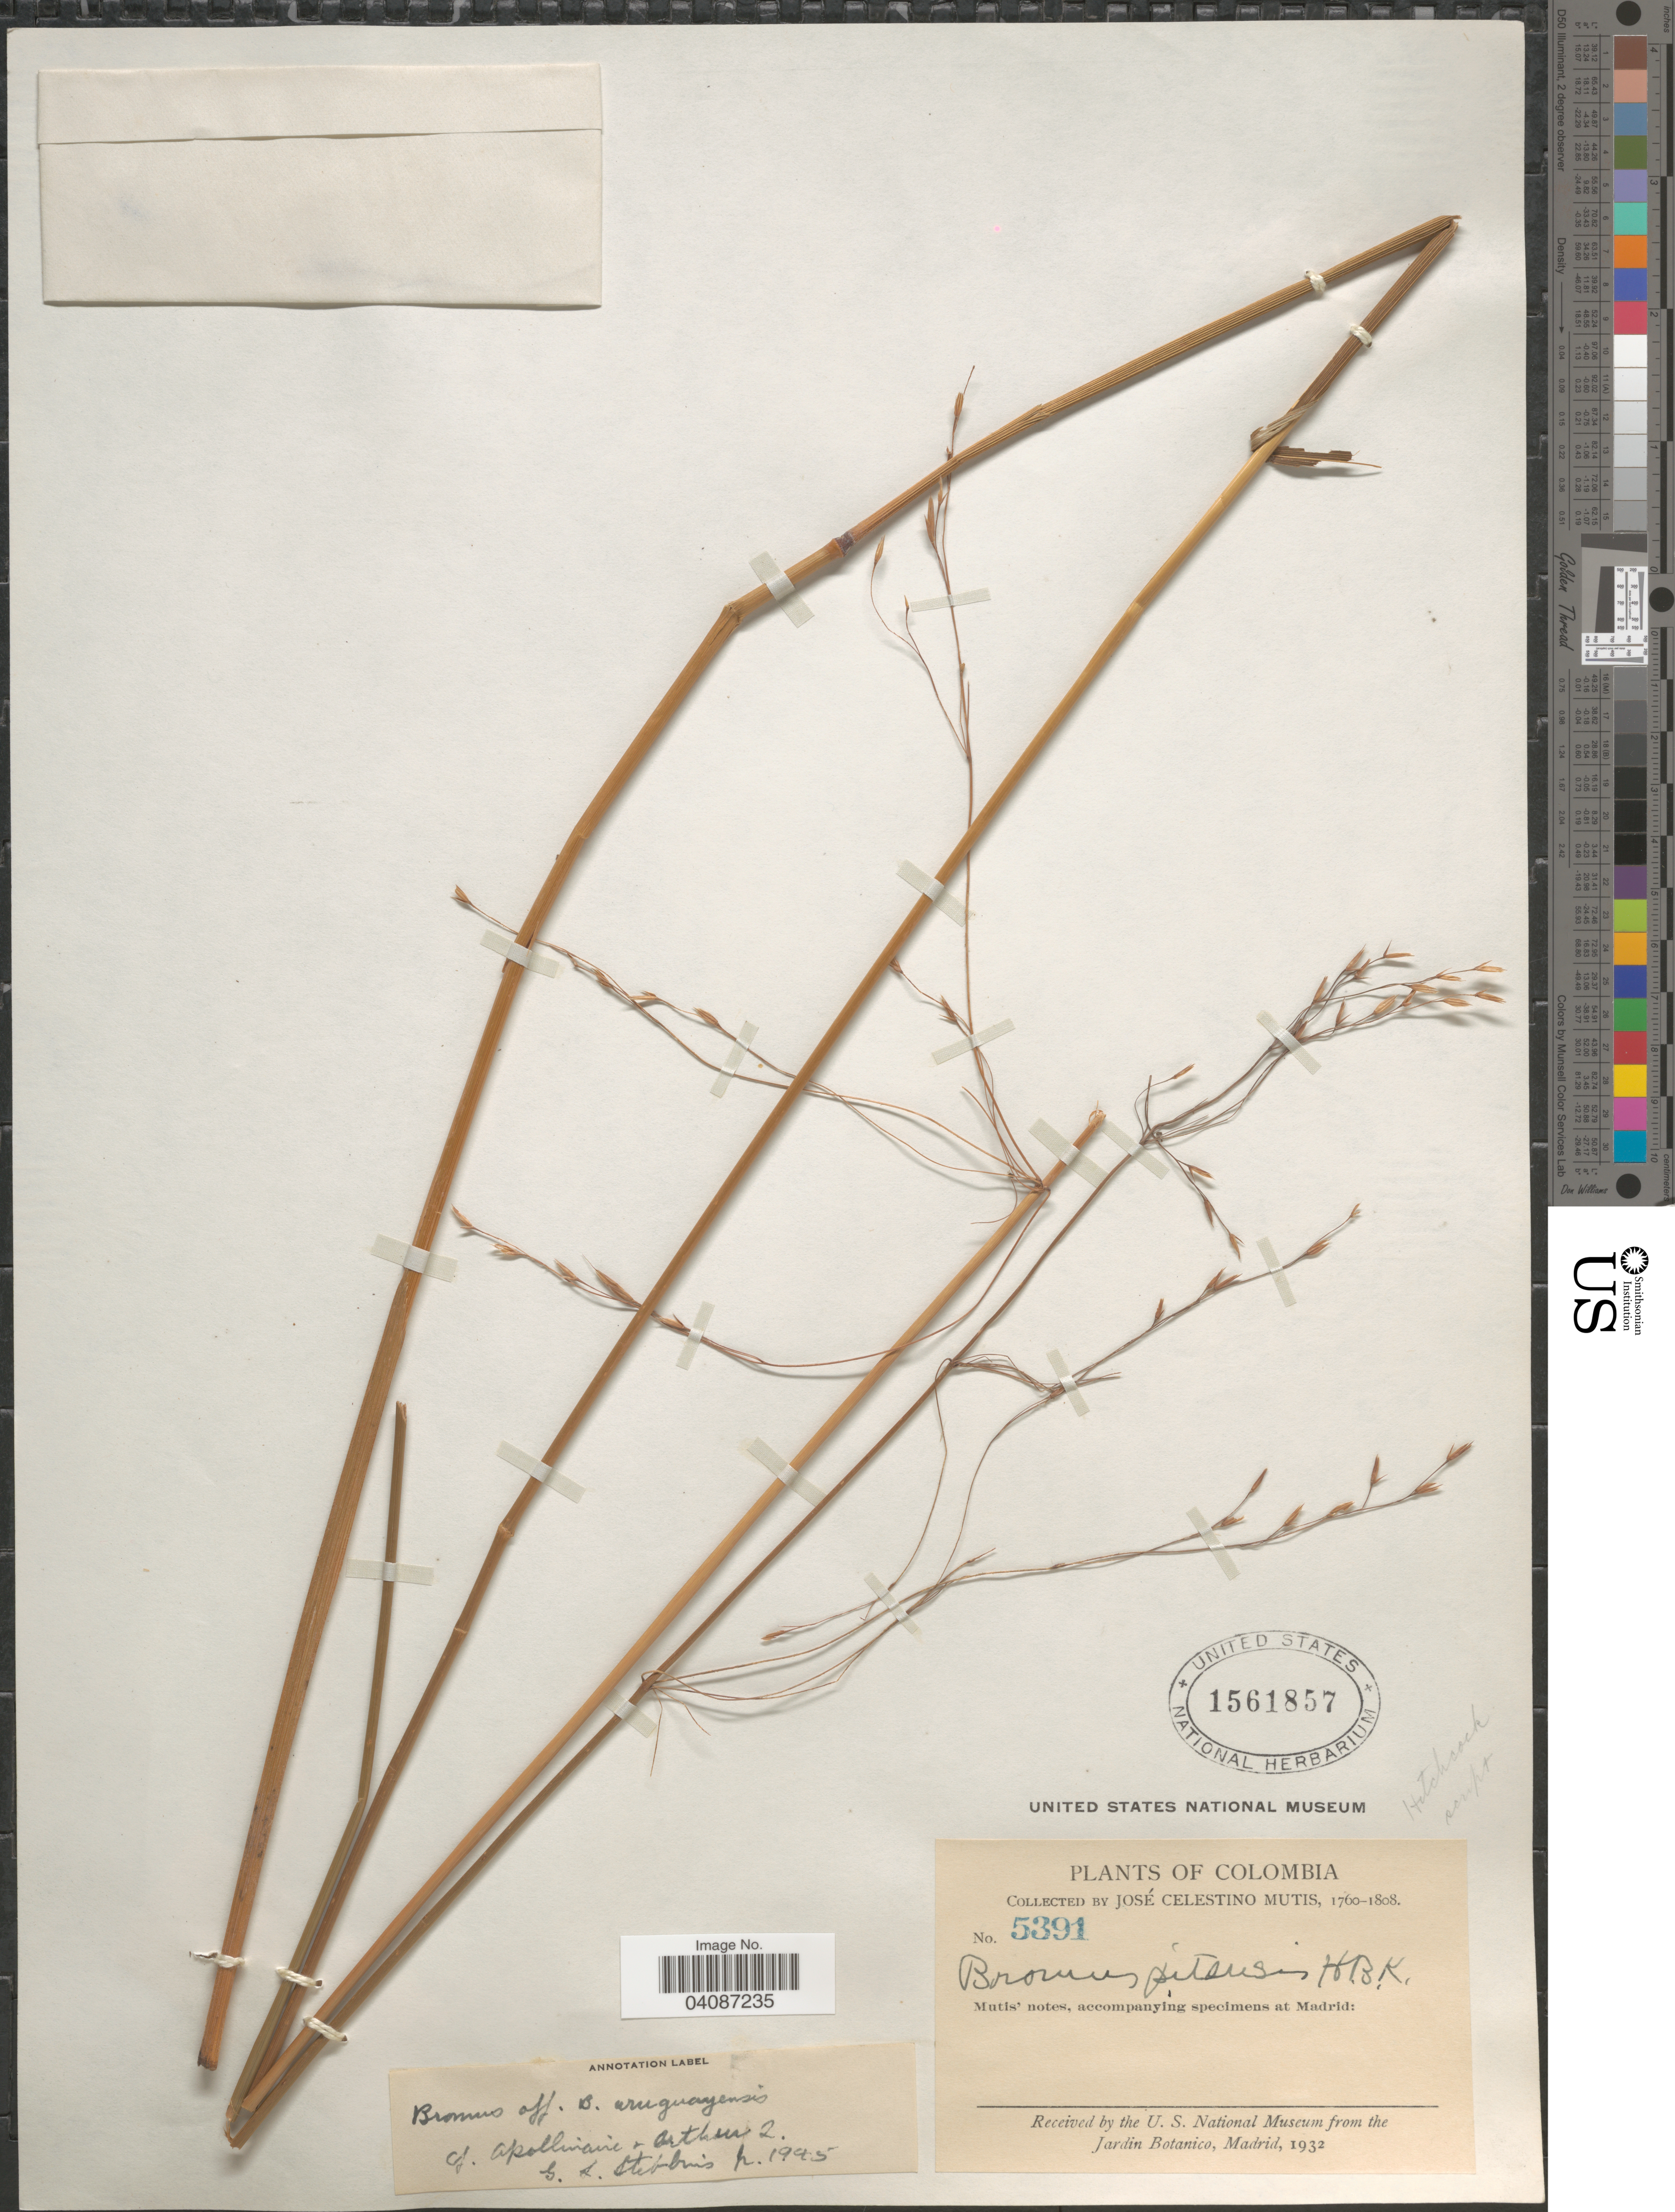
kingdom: Plantae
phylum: Tracheophyta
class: Liliopsida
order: Poales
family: Poaceae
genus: Bromus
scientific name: Bromus pitensis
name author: Kunth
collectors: J. C. B. Mutis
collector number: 5391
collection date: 1760/1808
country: Colombia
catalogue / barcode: US 1561857